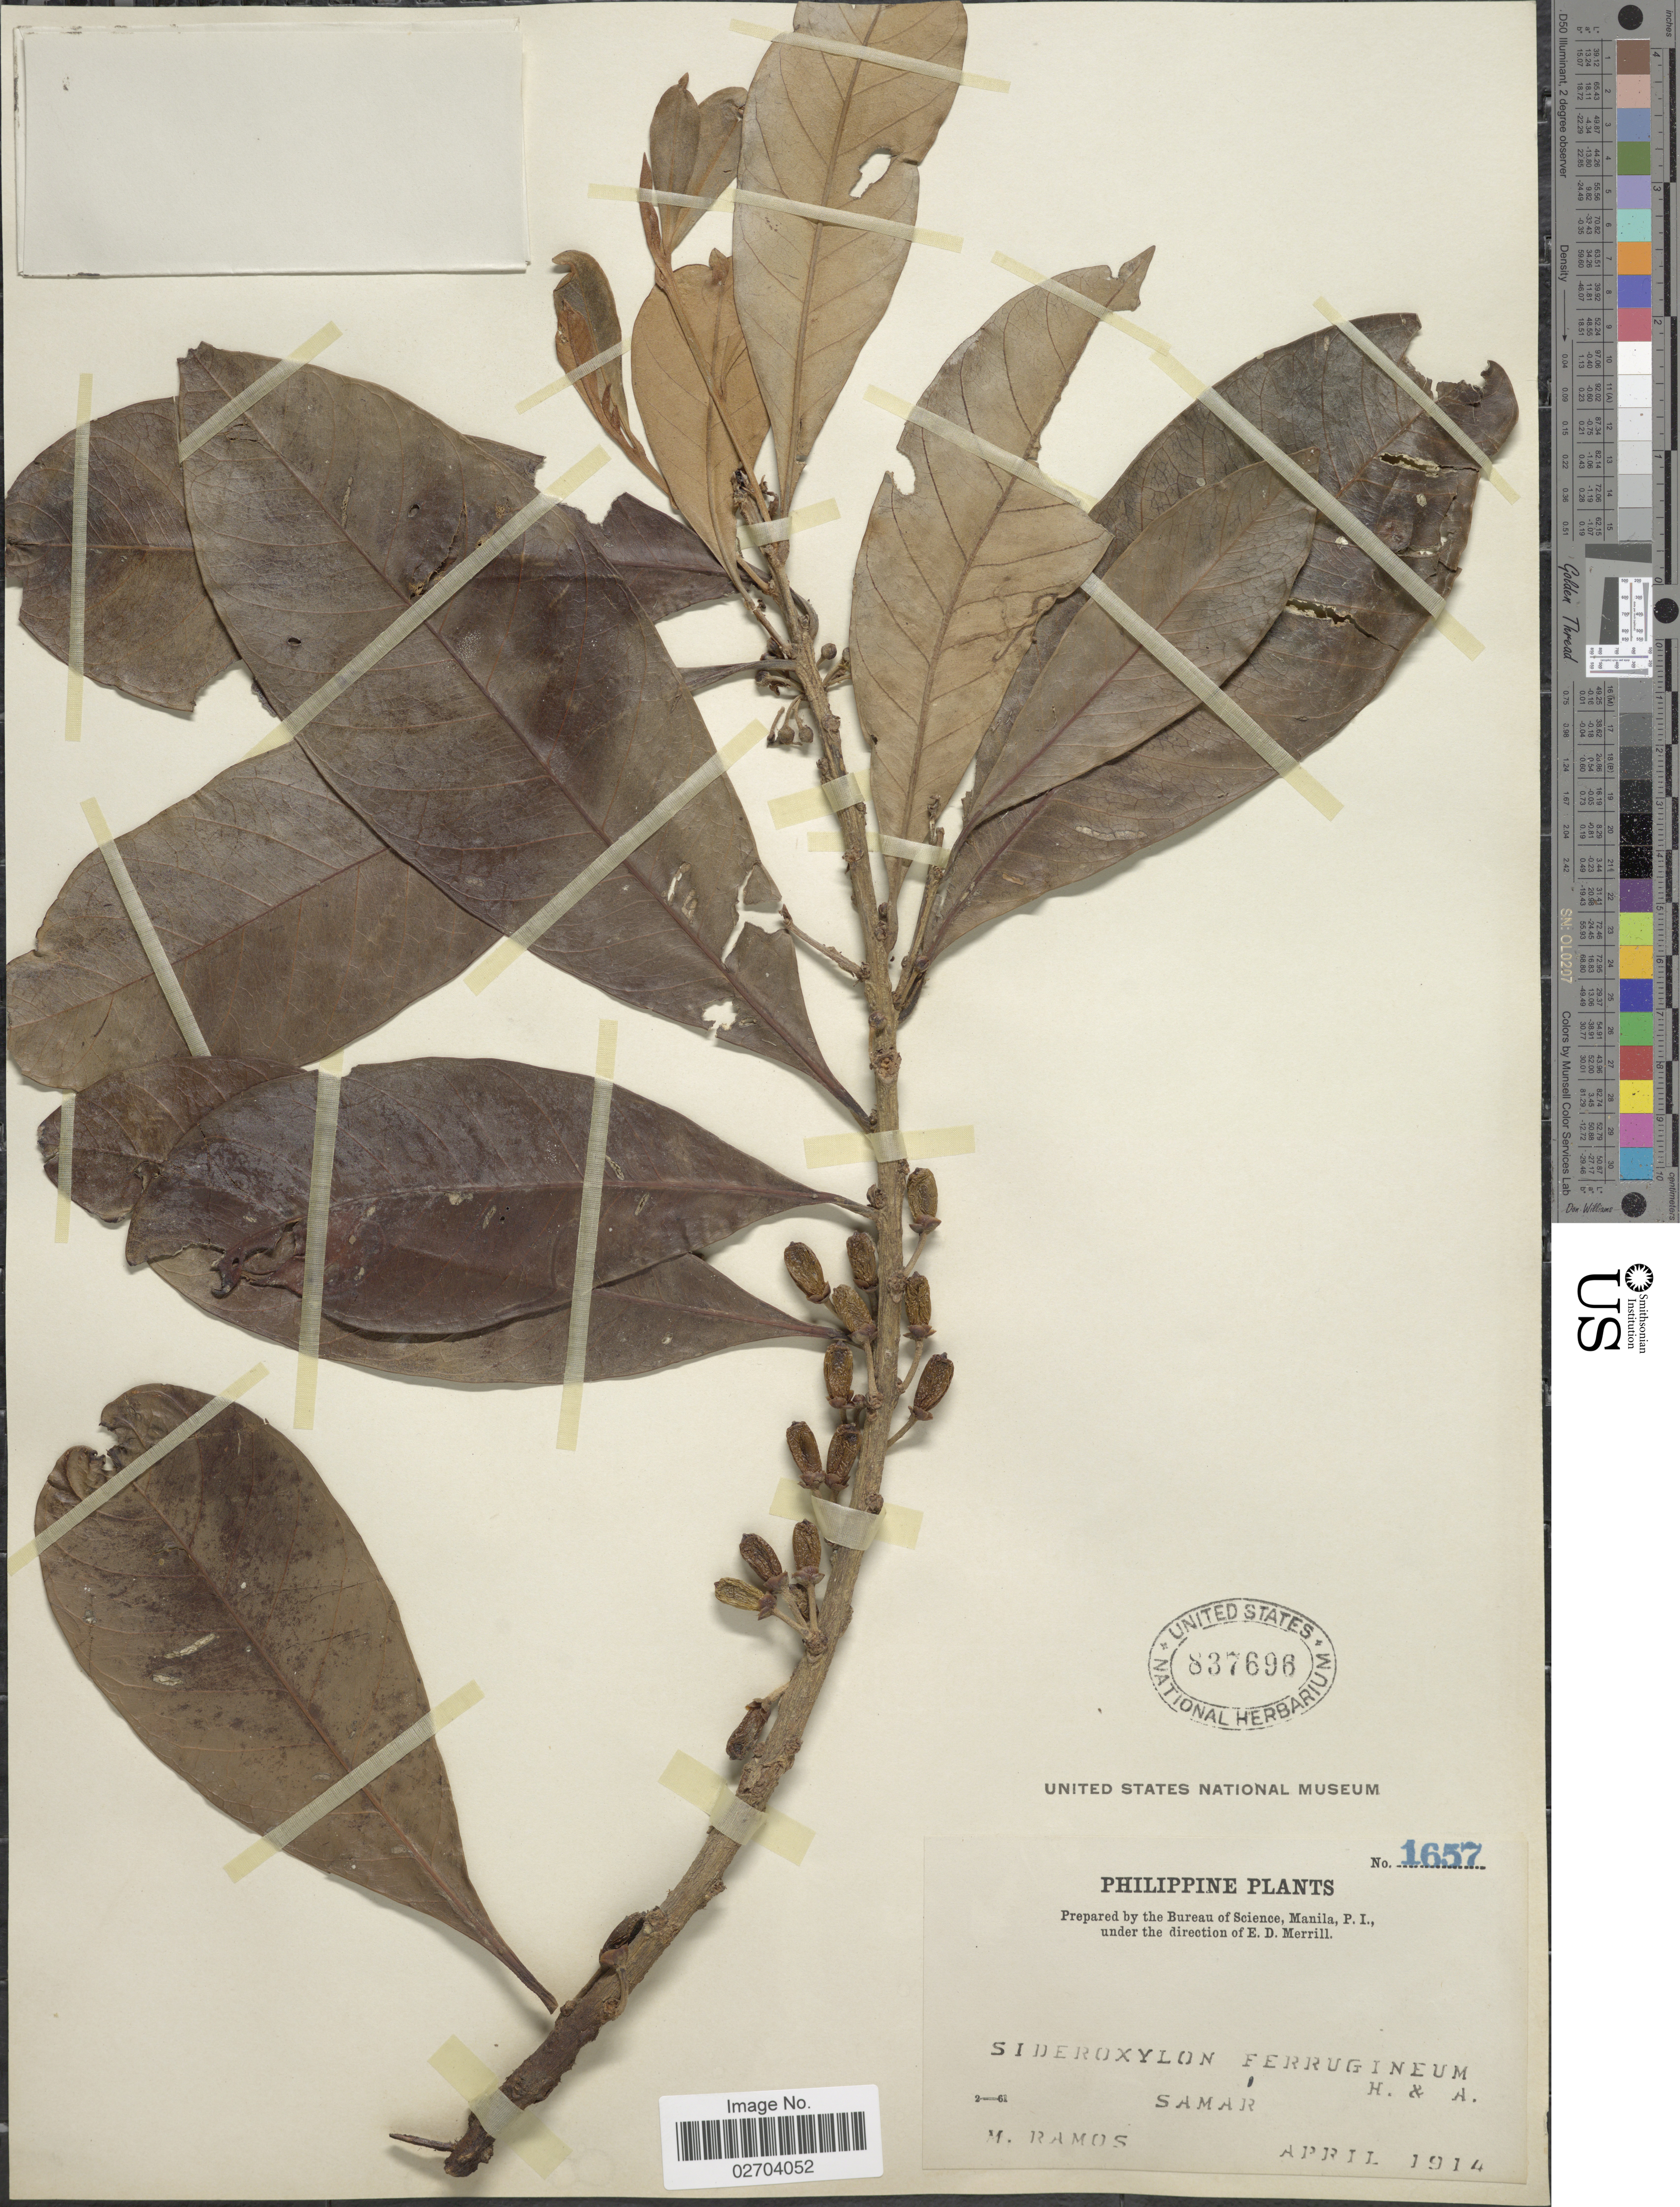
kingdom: Plantae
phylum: Tracheophyta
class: Magnoliopsida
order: Ericales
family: Sapotaceae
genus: Sideroxylon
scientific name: Sideroxylon ferrugineum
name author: Hook. & Arn.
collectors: M. Ramos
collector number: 1657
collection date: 1914-04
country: Philippines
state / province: Eastern Visayas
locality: Samatr.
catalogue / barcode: US 837696